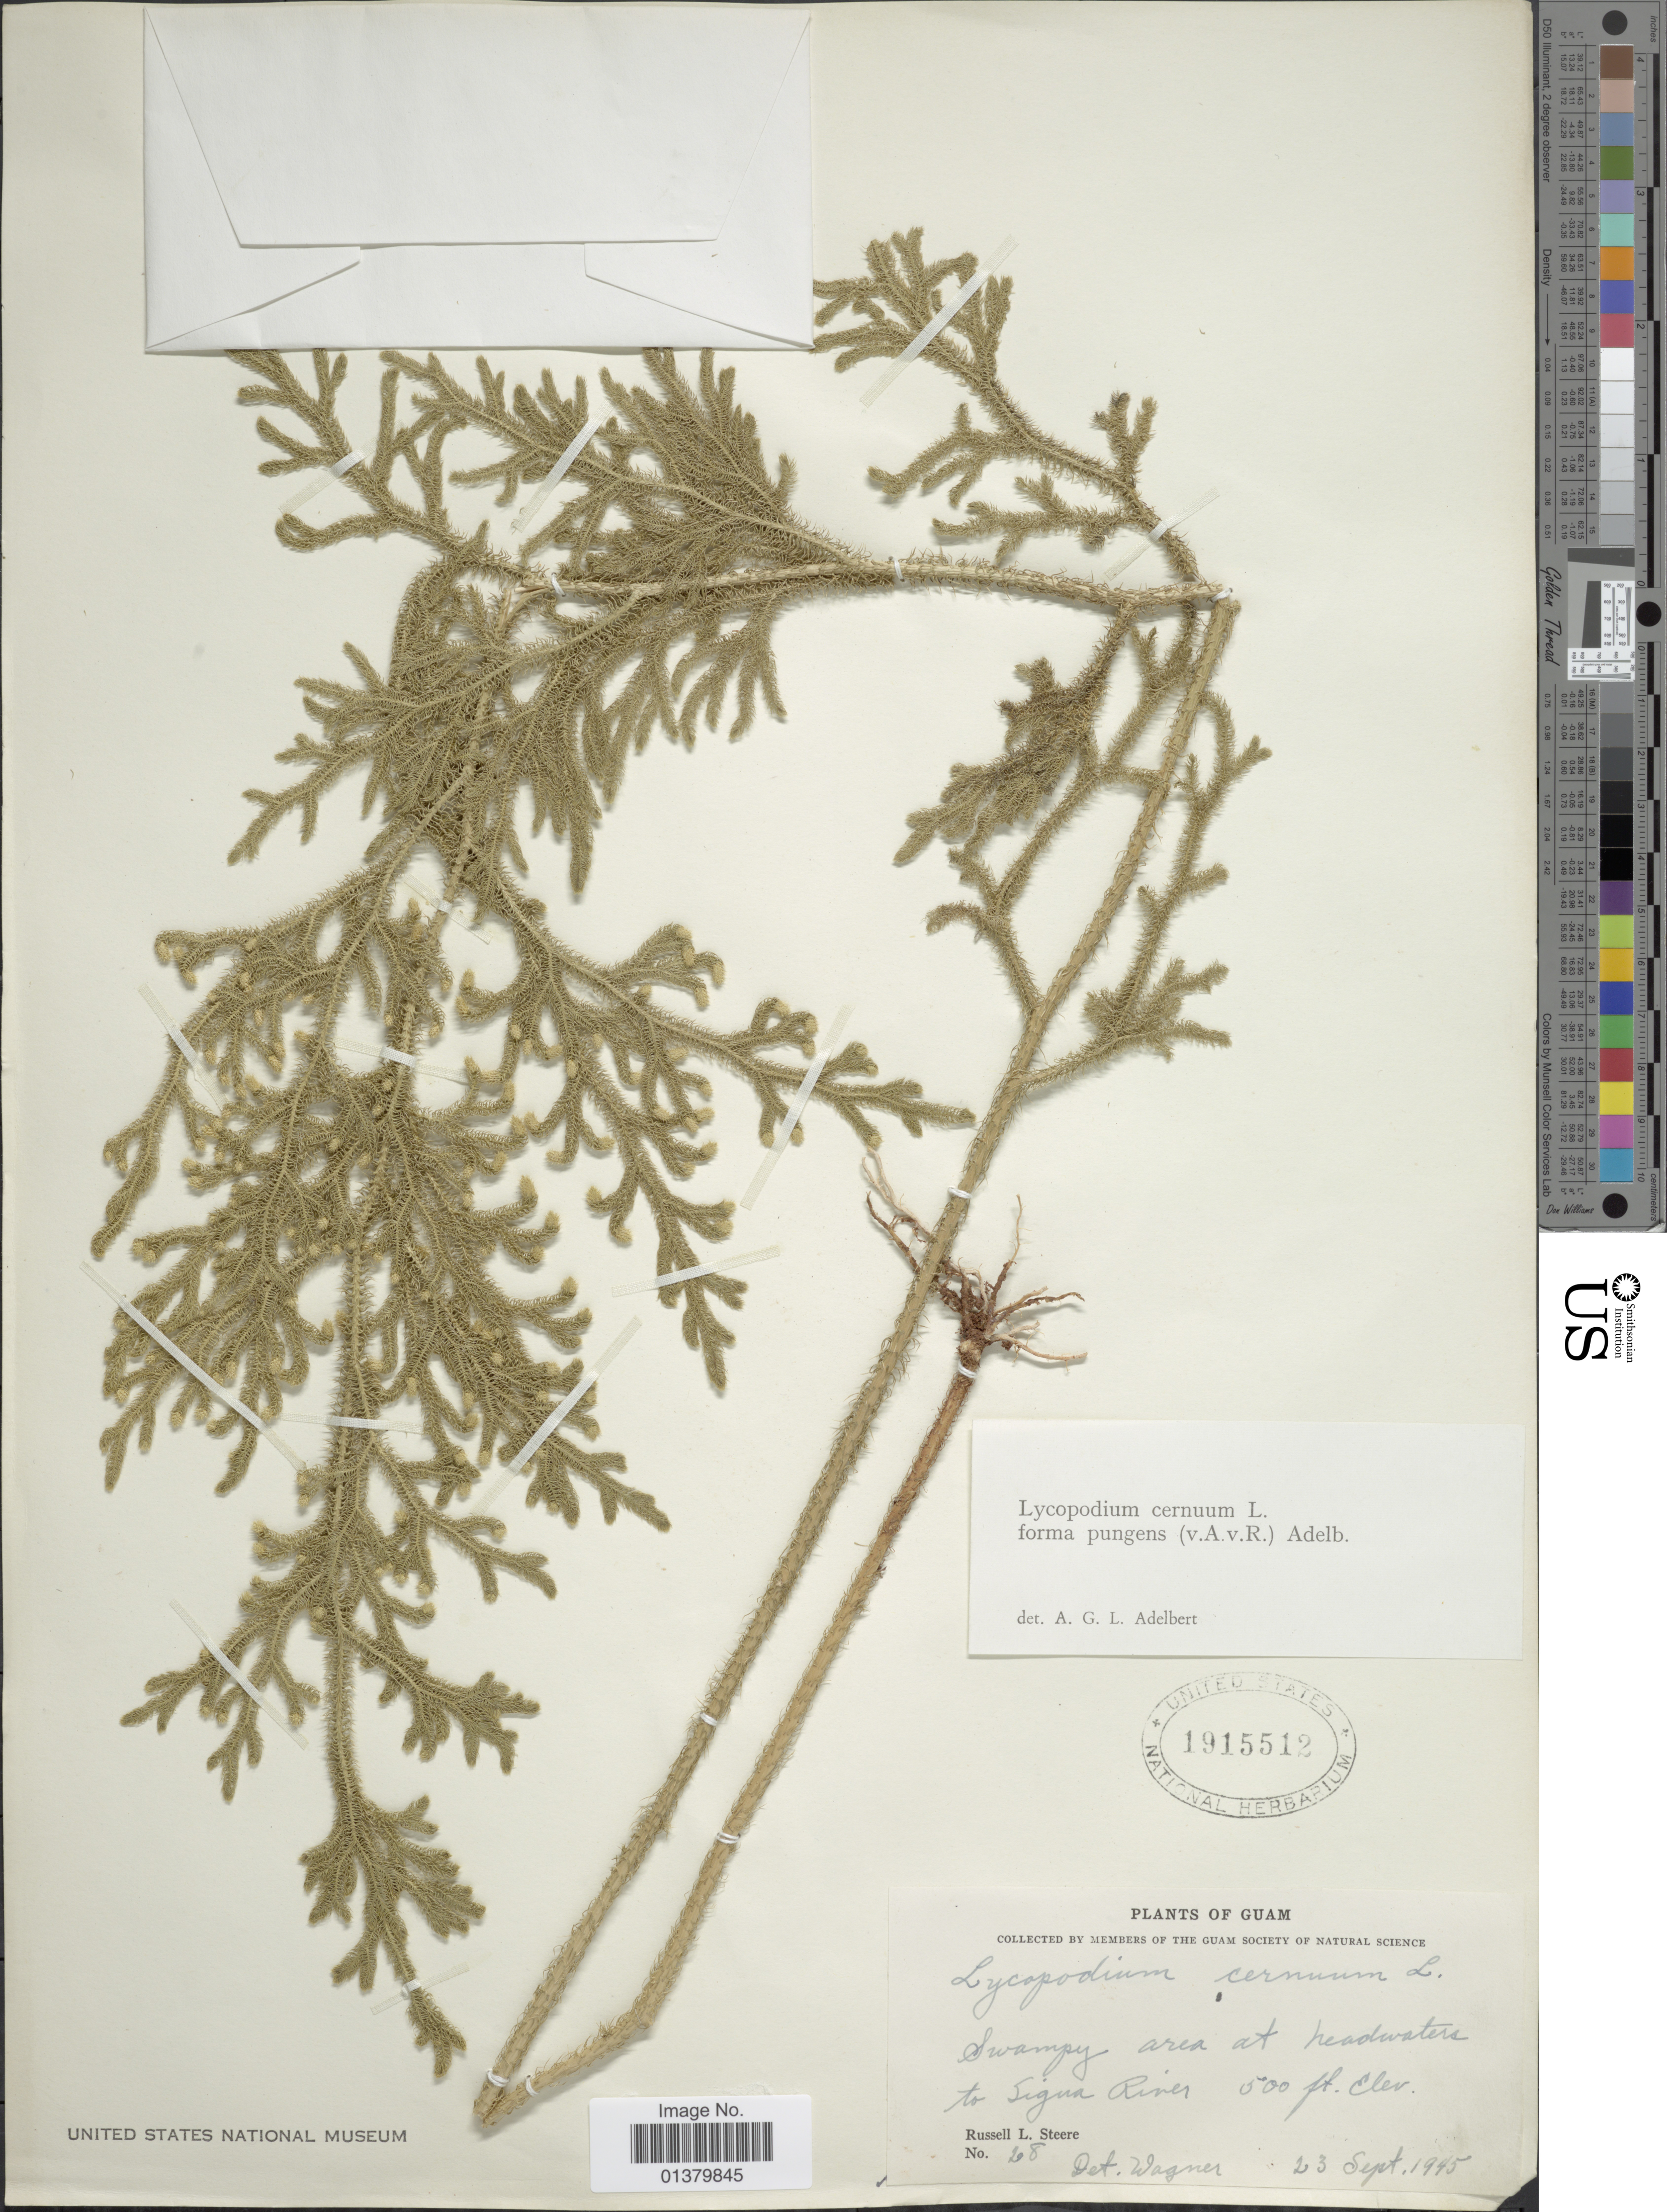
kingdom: Plantae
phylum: Tracheophyta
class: Lycopodiopsida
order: Lycopodiales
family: Lycopodiaceae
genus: Palhinhaea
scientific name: Palhinhaea cernua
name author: (L.) Vasc. & Franco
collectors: R. L. Steere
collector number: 68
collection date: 1995-09-23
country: Guam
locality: Swampy area at headwater to Signa River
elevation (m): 152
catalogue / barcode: US 1915512